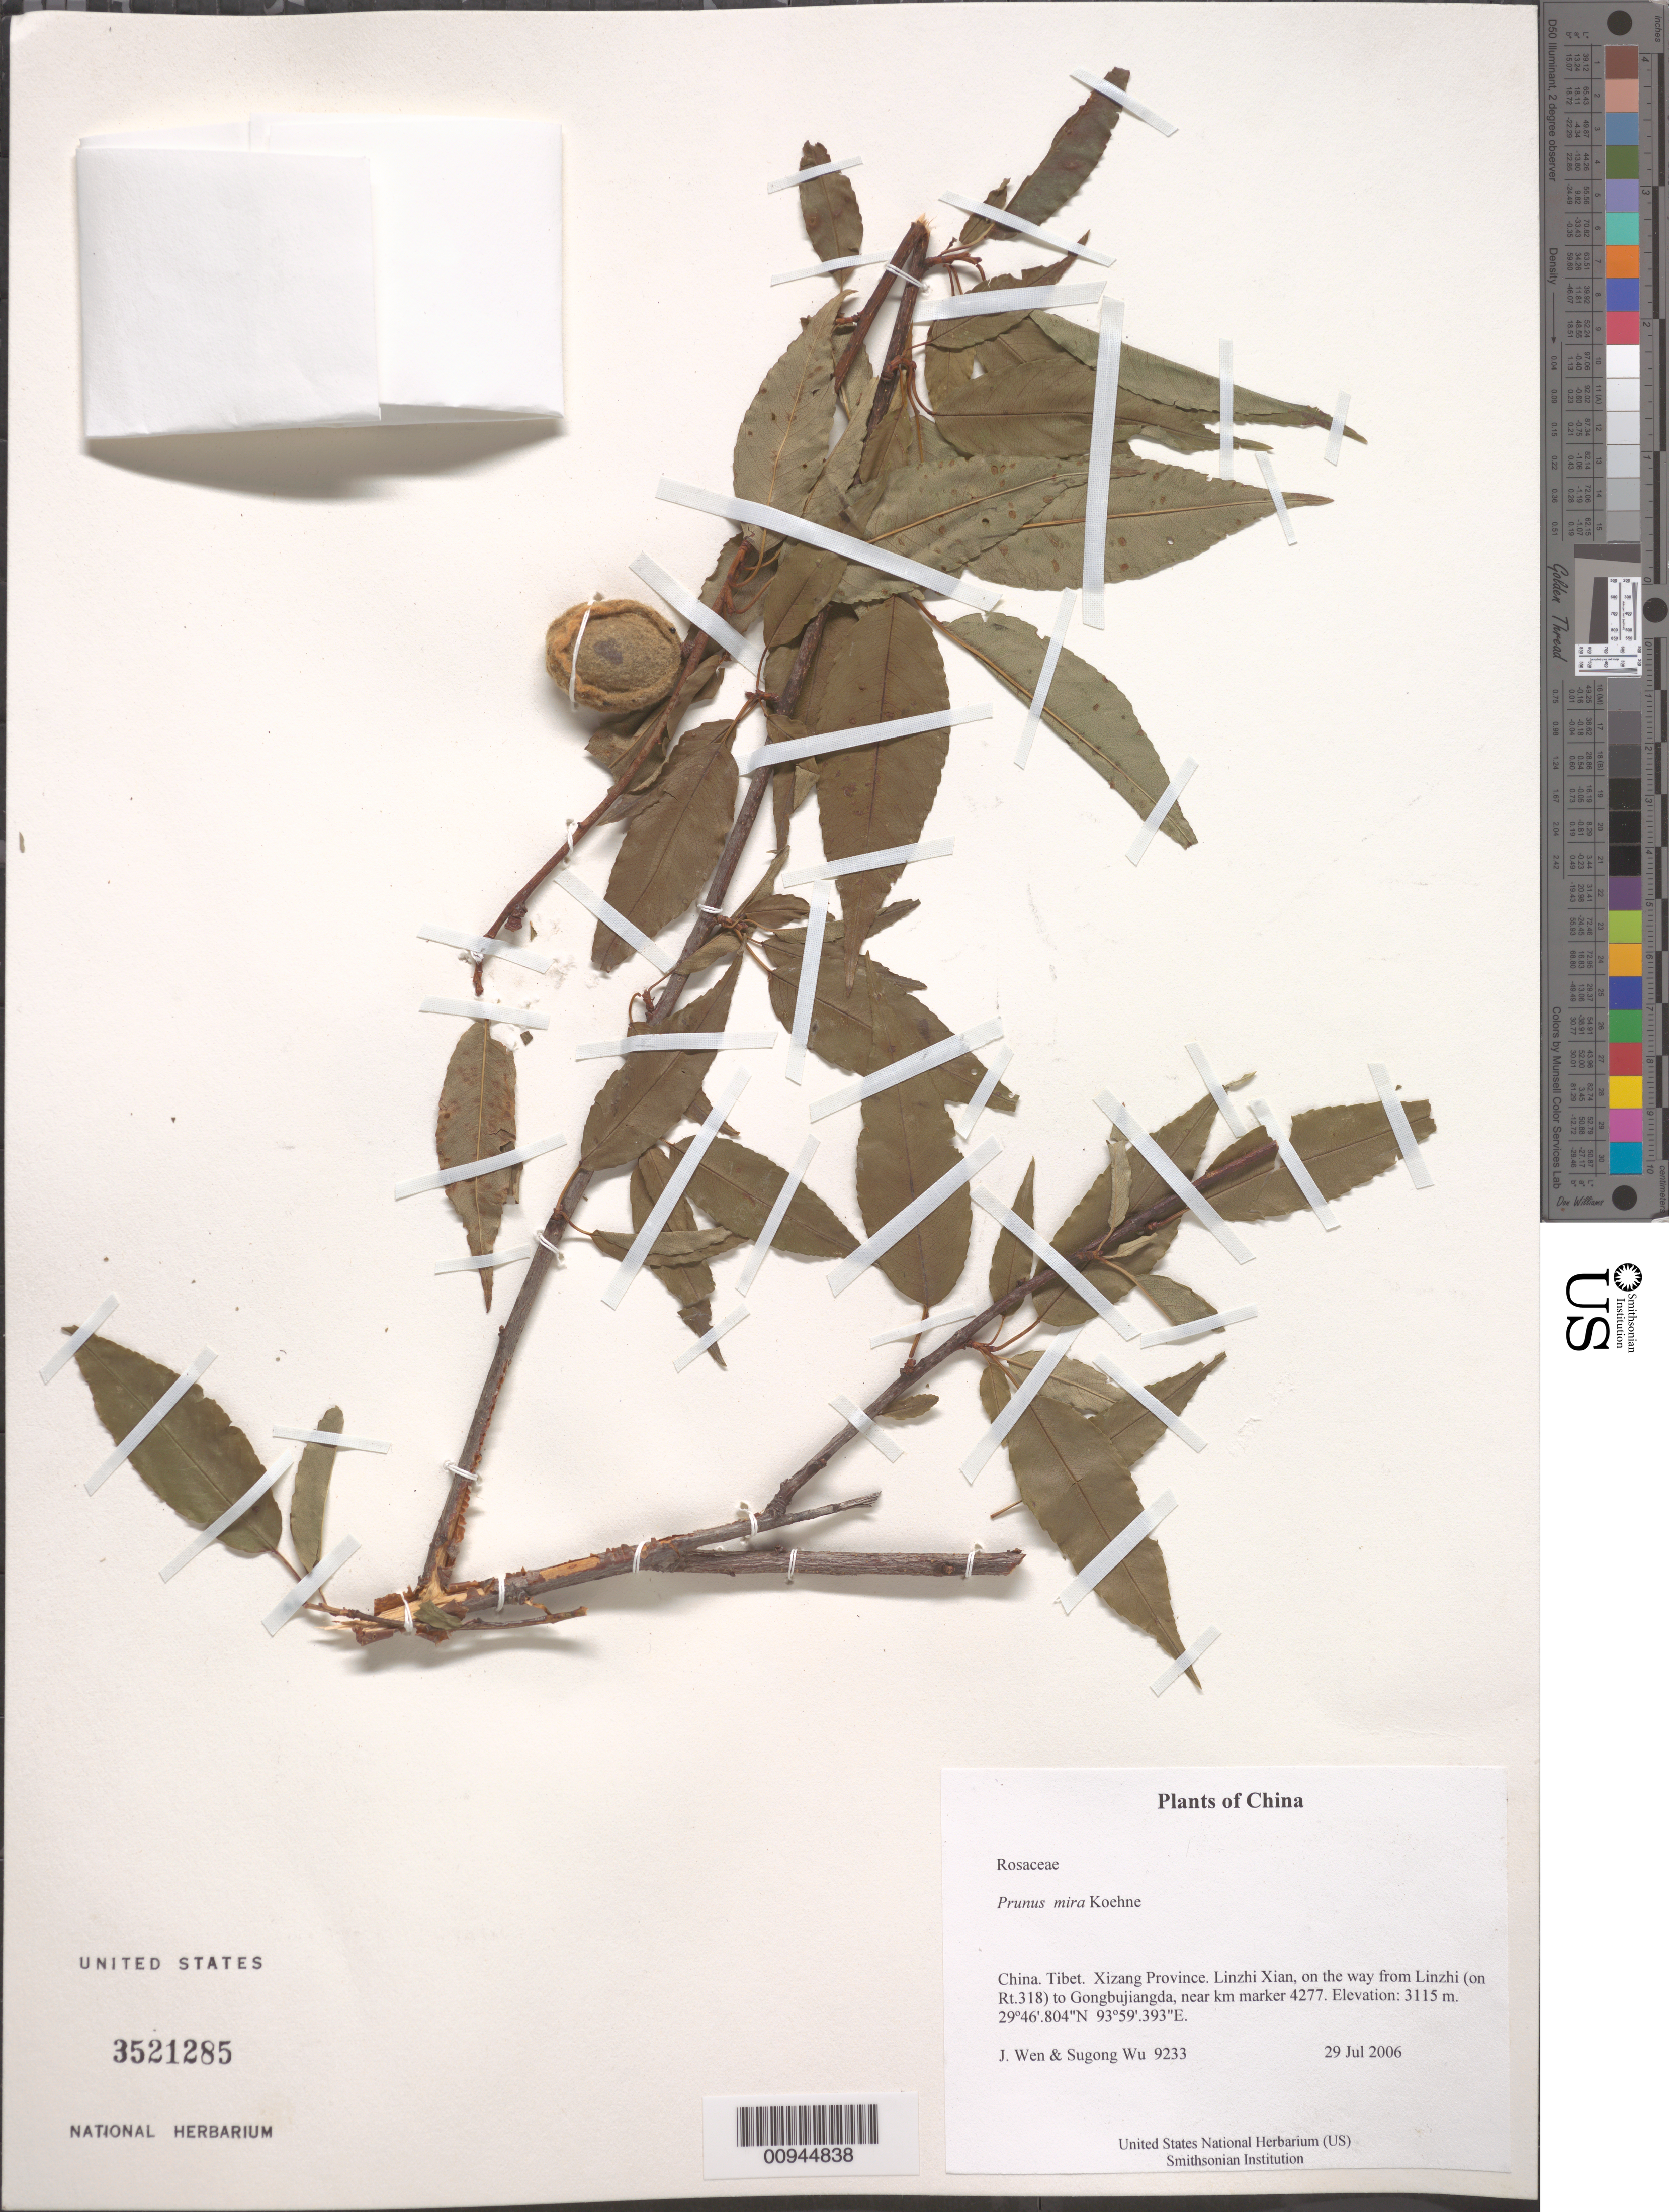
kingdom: Plantae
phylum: Tracheophyta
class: Magnoliopsida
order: Rosales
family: Rosaceae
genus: Prunus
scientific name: Prunus mira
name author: Koehne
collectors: J. Wen & S. Wu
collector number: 9233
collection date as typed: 29 Jul 2006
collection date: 2006-07-29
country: China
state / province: Xizang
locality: Xizang Province. Linzhi Xian, on the way from Linzhi (on Rt.318) to Gongbujiangda, near km marker 4277.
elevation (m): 3115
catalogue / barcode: US 3521285